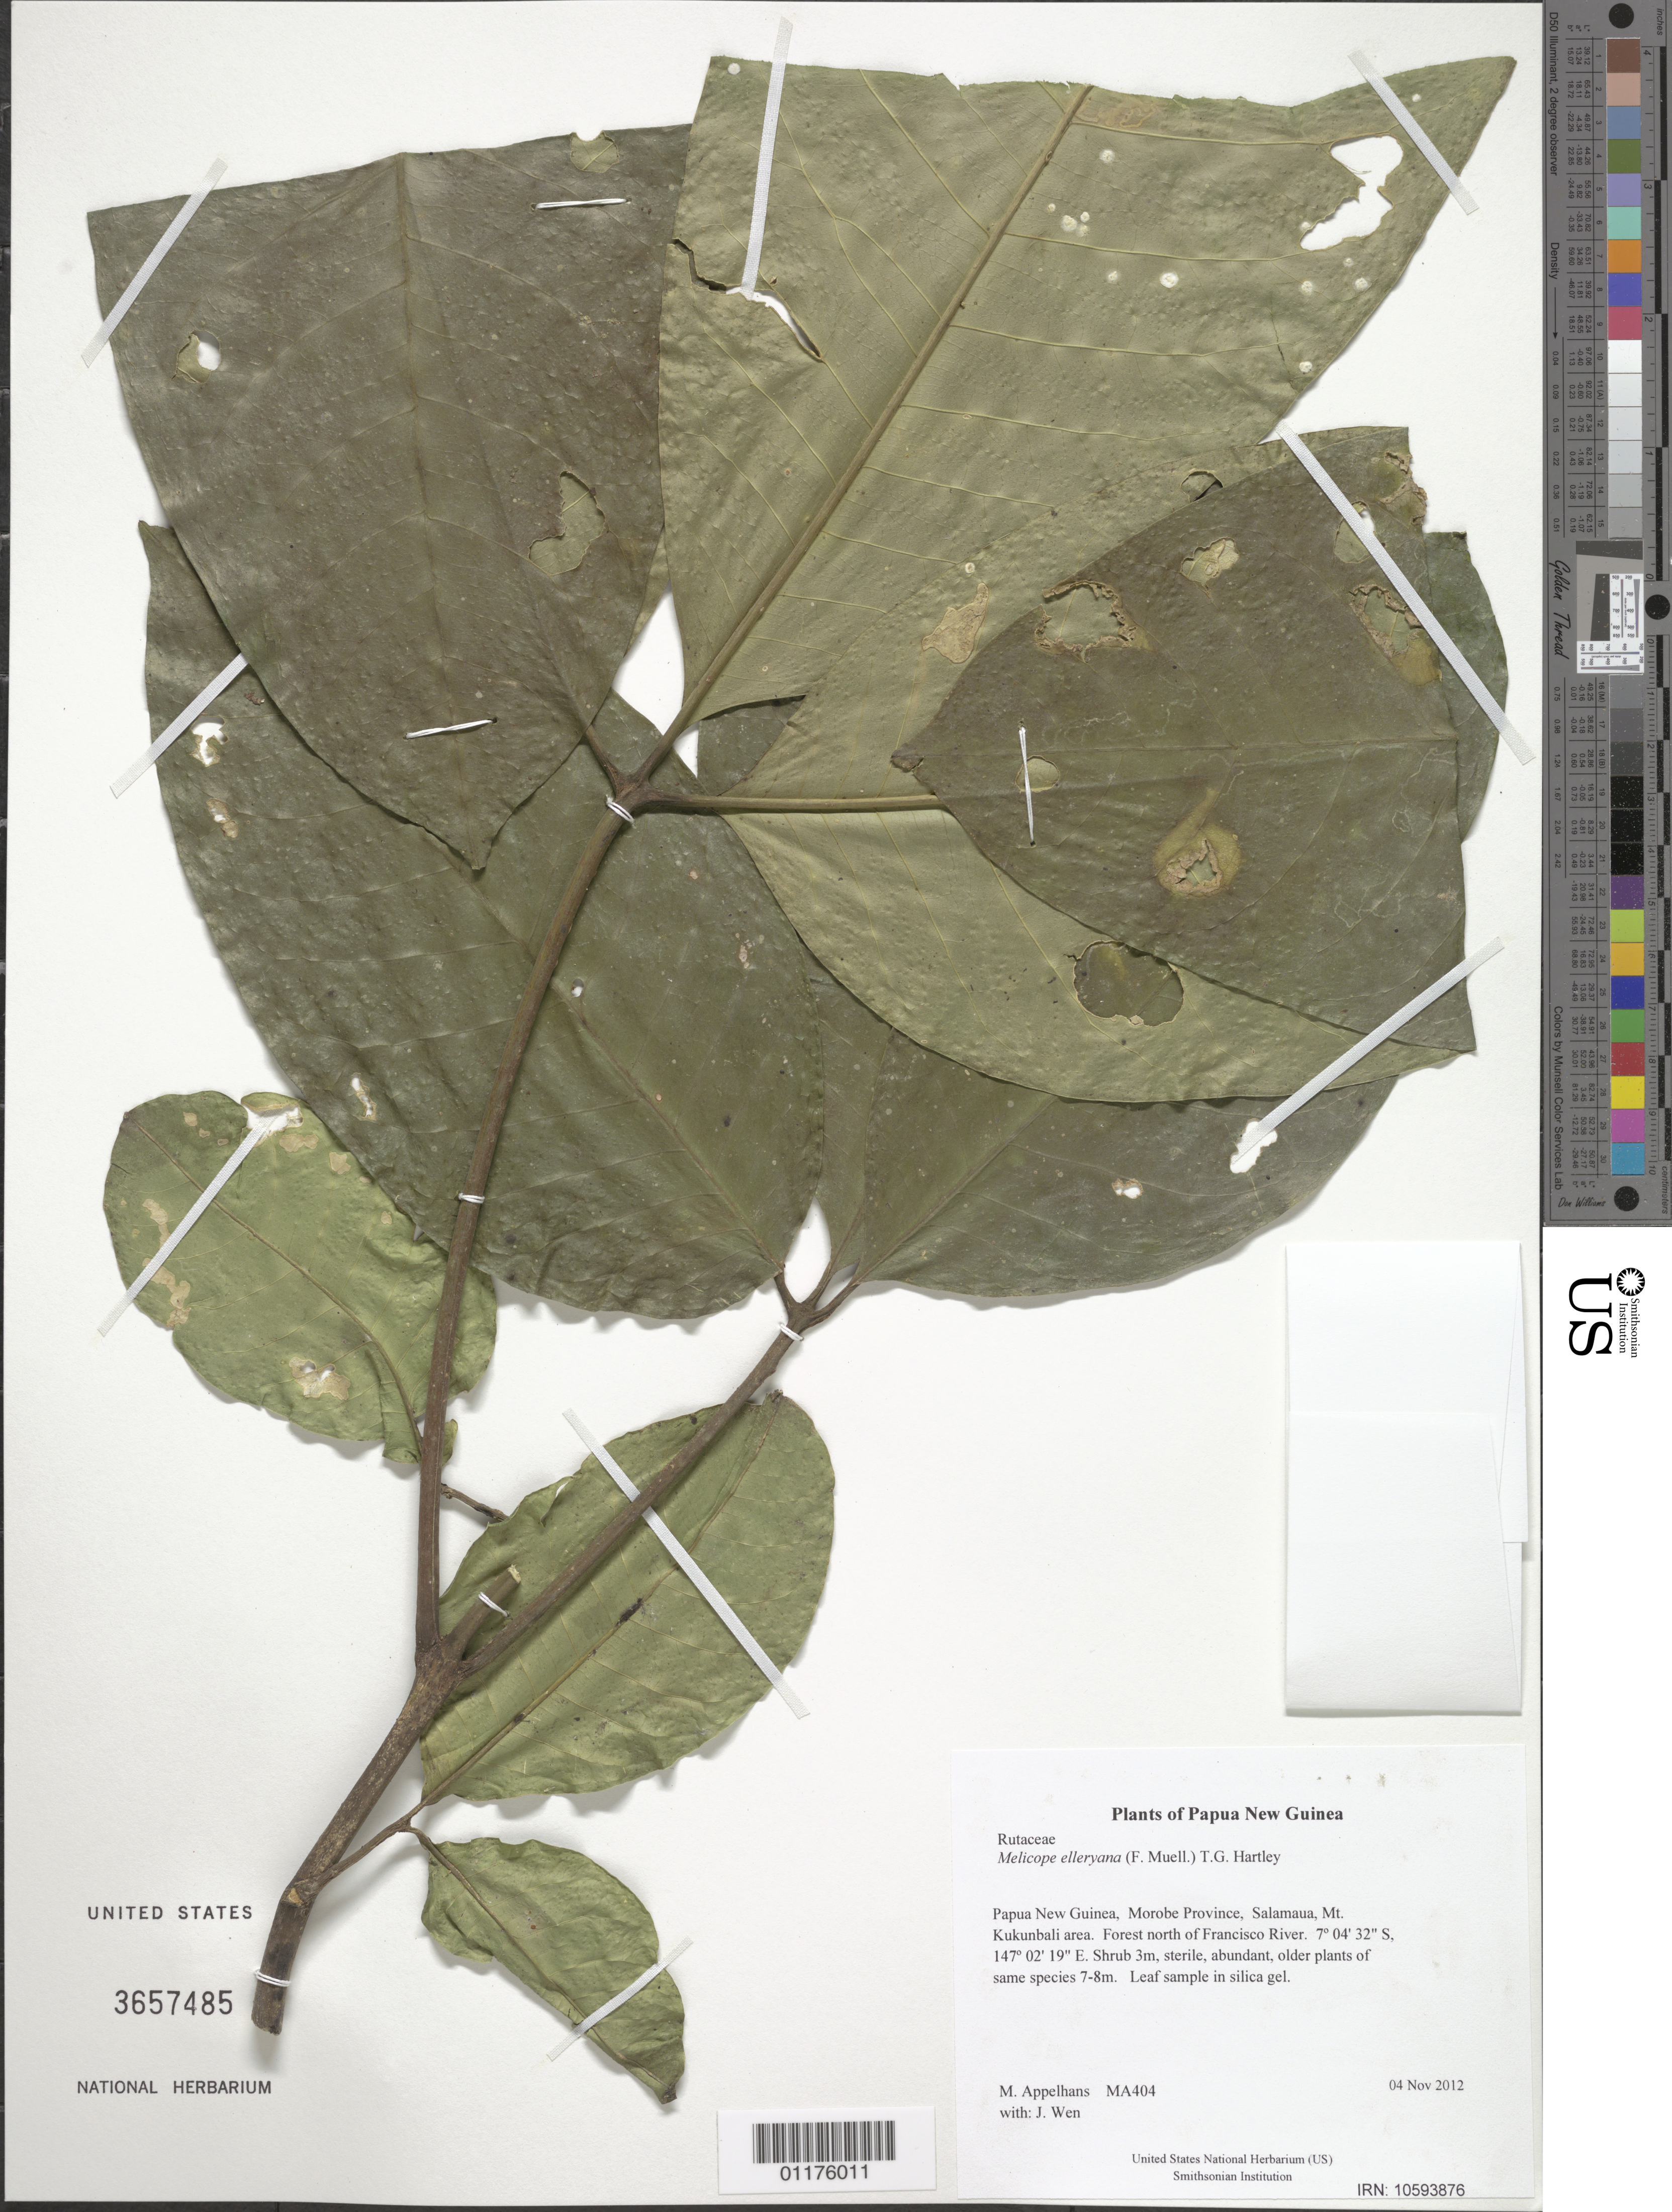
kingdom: Plantae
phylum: Tracheophyta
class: Magnoliopsida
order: Sapindales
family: Rutaceae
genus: Melicope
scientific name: Melicope elleryana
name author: (F. Muell.) T.G. Hartley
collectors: J. Wen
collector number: MA404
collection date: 2012-11-04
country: Papua New Guinea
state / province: Morobe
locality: Salamaua, Mt. Kukunbali area. Forest north of Francisco River.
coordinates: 07 04.531 S, 147 02.322 E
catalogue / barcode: US 3657485